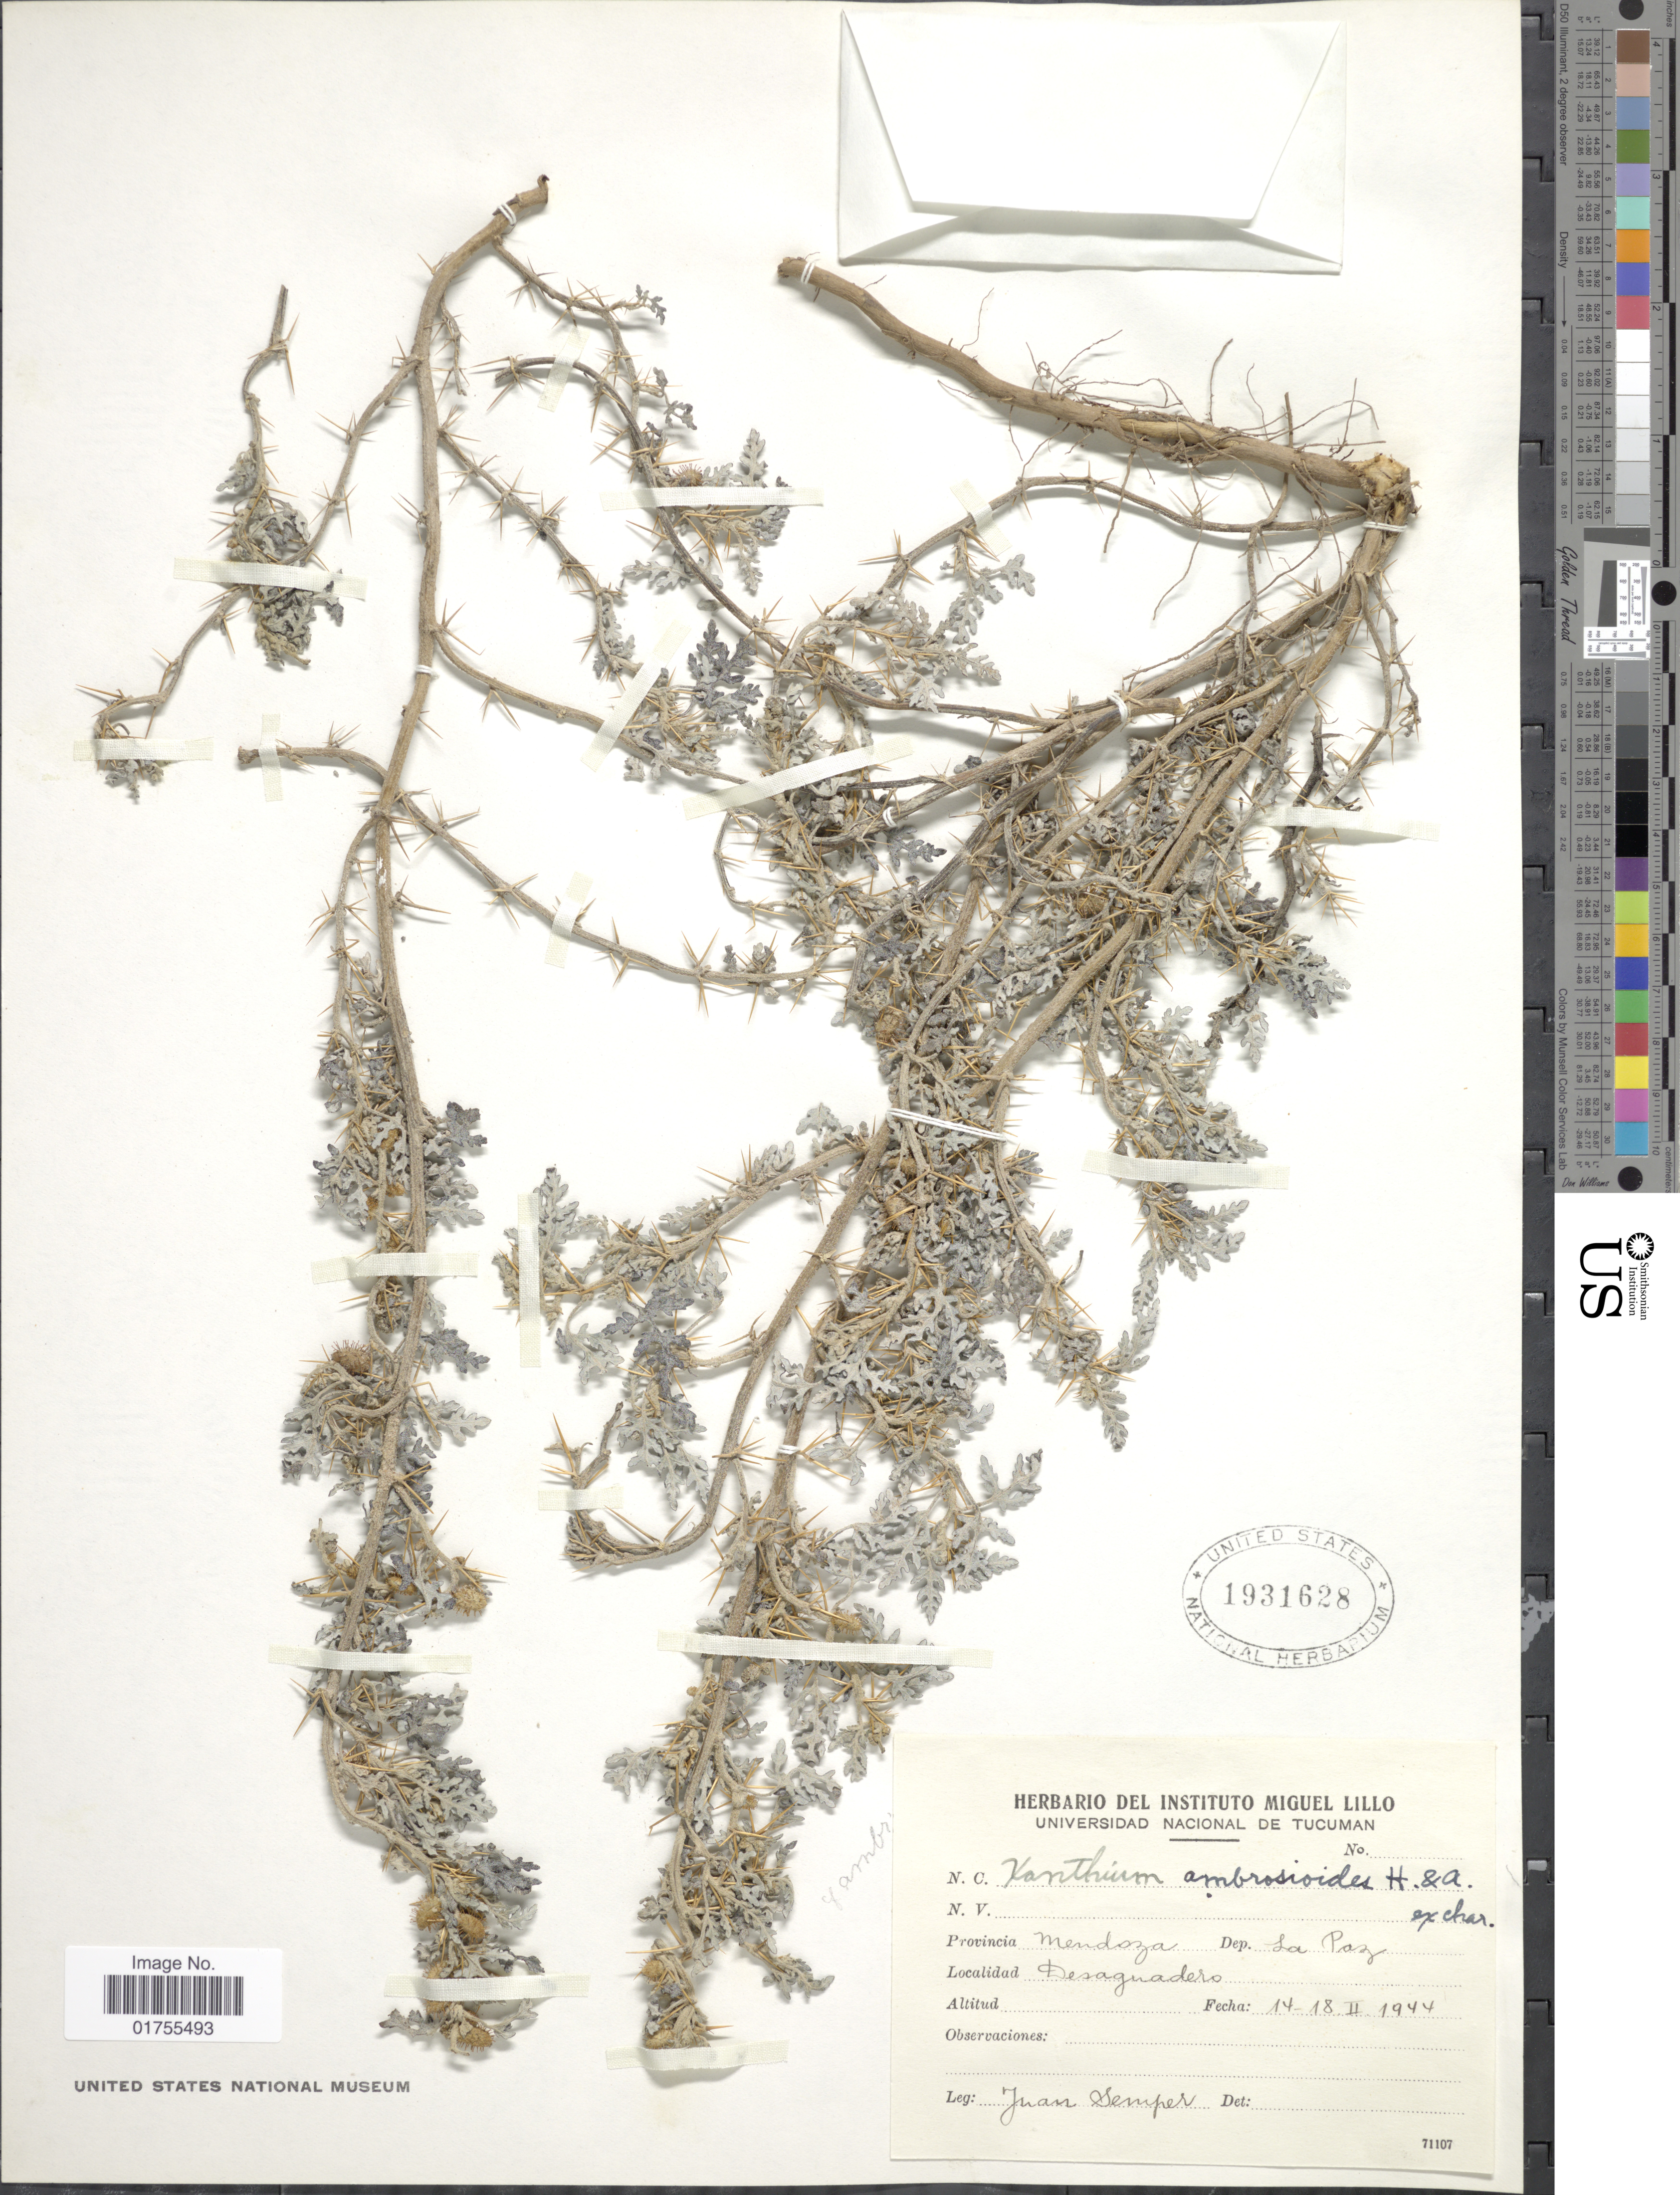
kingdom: Plantae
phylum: Tracheophyta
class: Magnoliopsida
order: Asterales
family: Asteraceae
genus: Xanthium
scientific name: Xanthium ambrosoides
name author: Hook.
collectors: J. Semper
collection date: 1944-02-14/1944-02-18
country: Argentina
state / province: Mendoza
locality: Provincia: Mendoza, Dep. La Paz, Desagnadero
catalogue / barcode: US 1931628